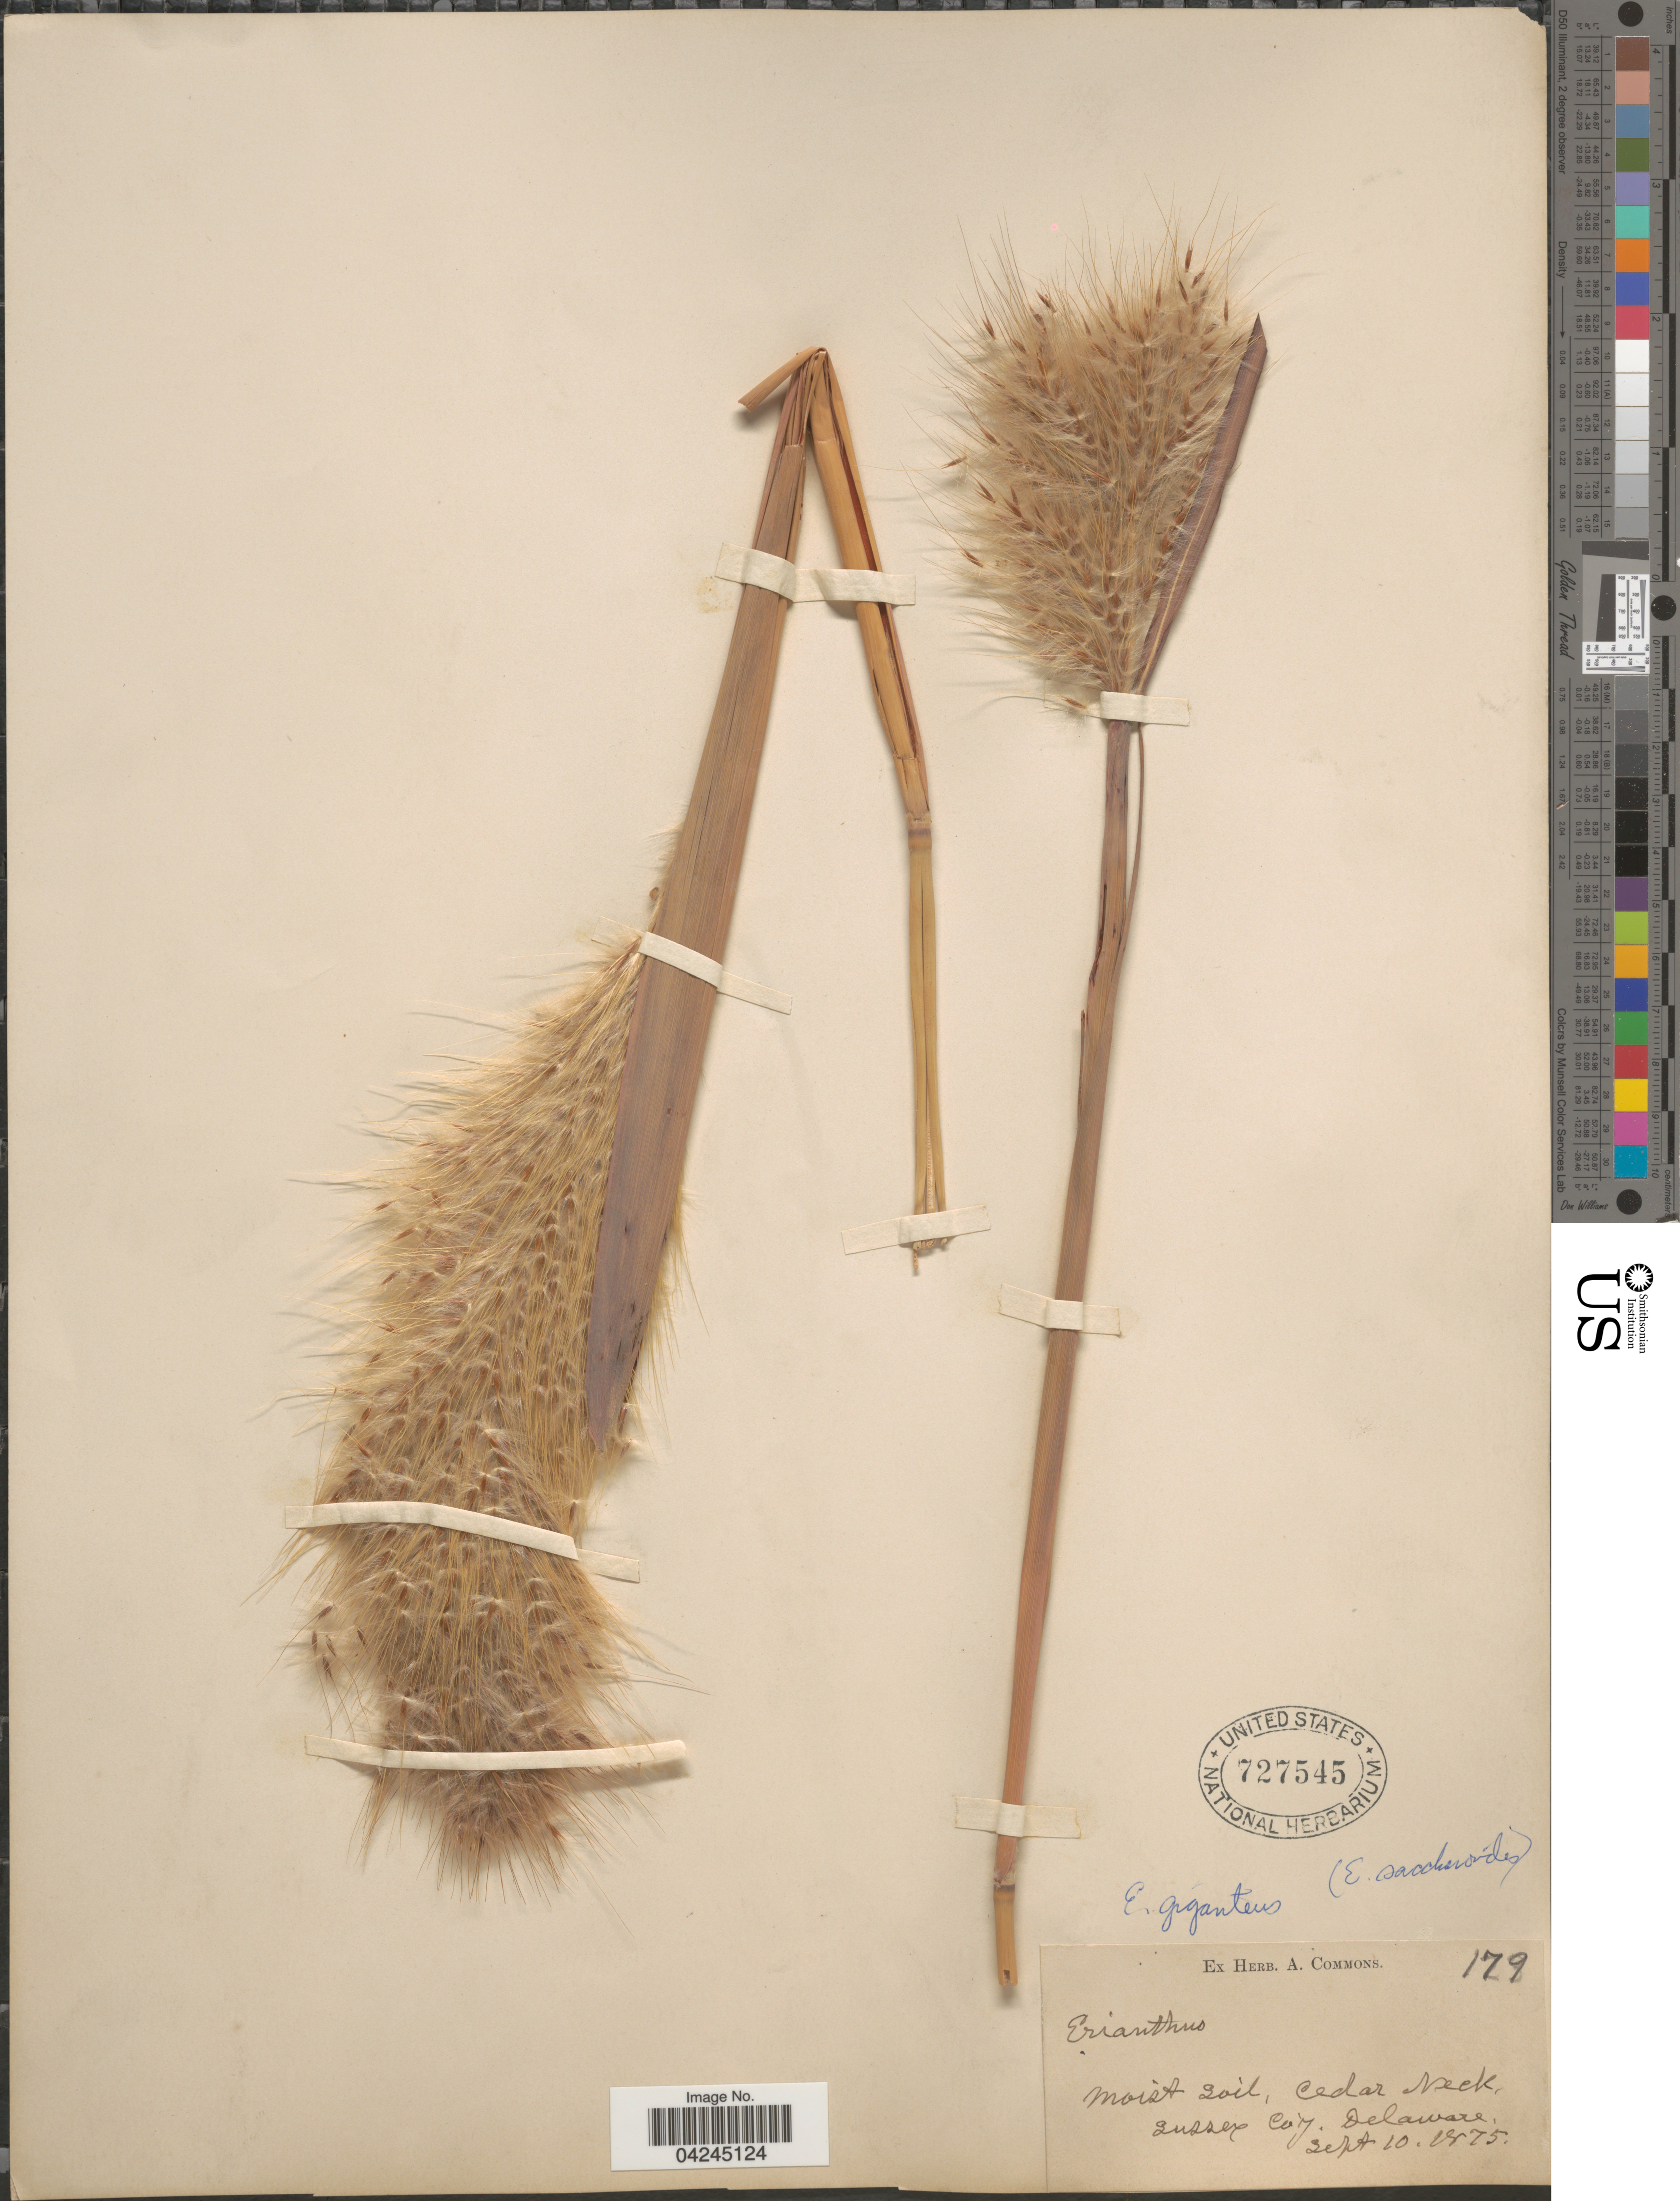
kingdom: Plantae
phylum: Tracheophyta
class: Liliopsida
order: Poales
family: Poaceae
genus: Erianthus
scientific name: Erianthus giganteus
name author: (Walter) P. Beauv.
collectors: ex herb. A. Commons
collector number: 179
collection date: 1875-09-10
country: United States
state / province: Delaware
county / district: Sussex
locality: Moist soil, Cedar Neck, Sussex Co.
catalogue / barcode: US 727545